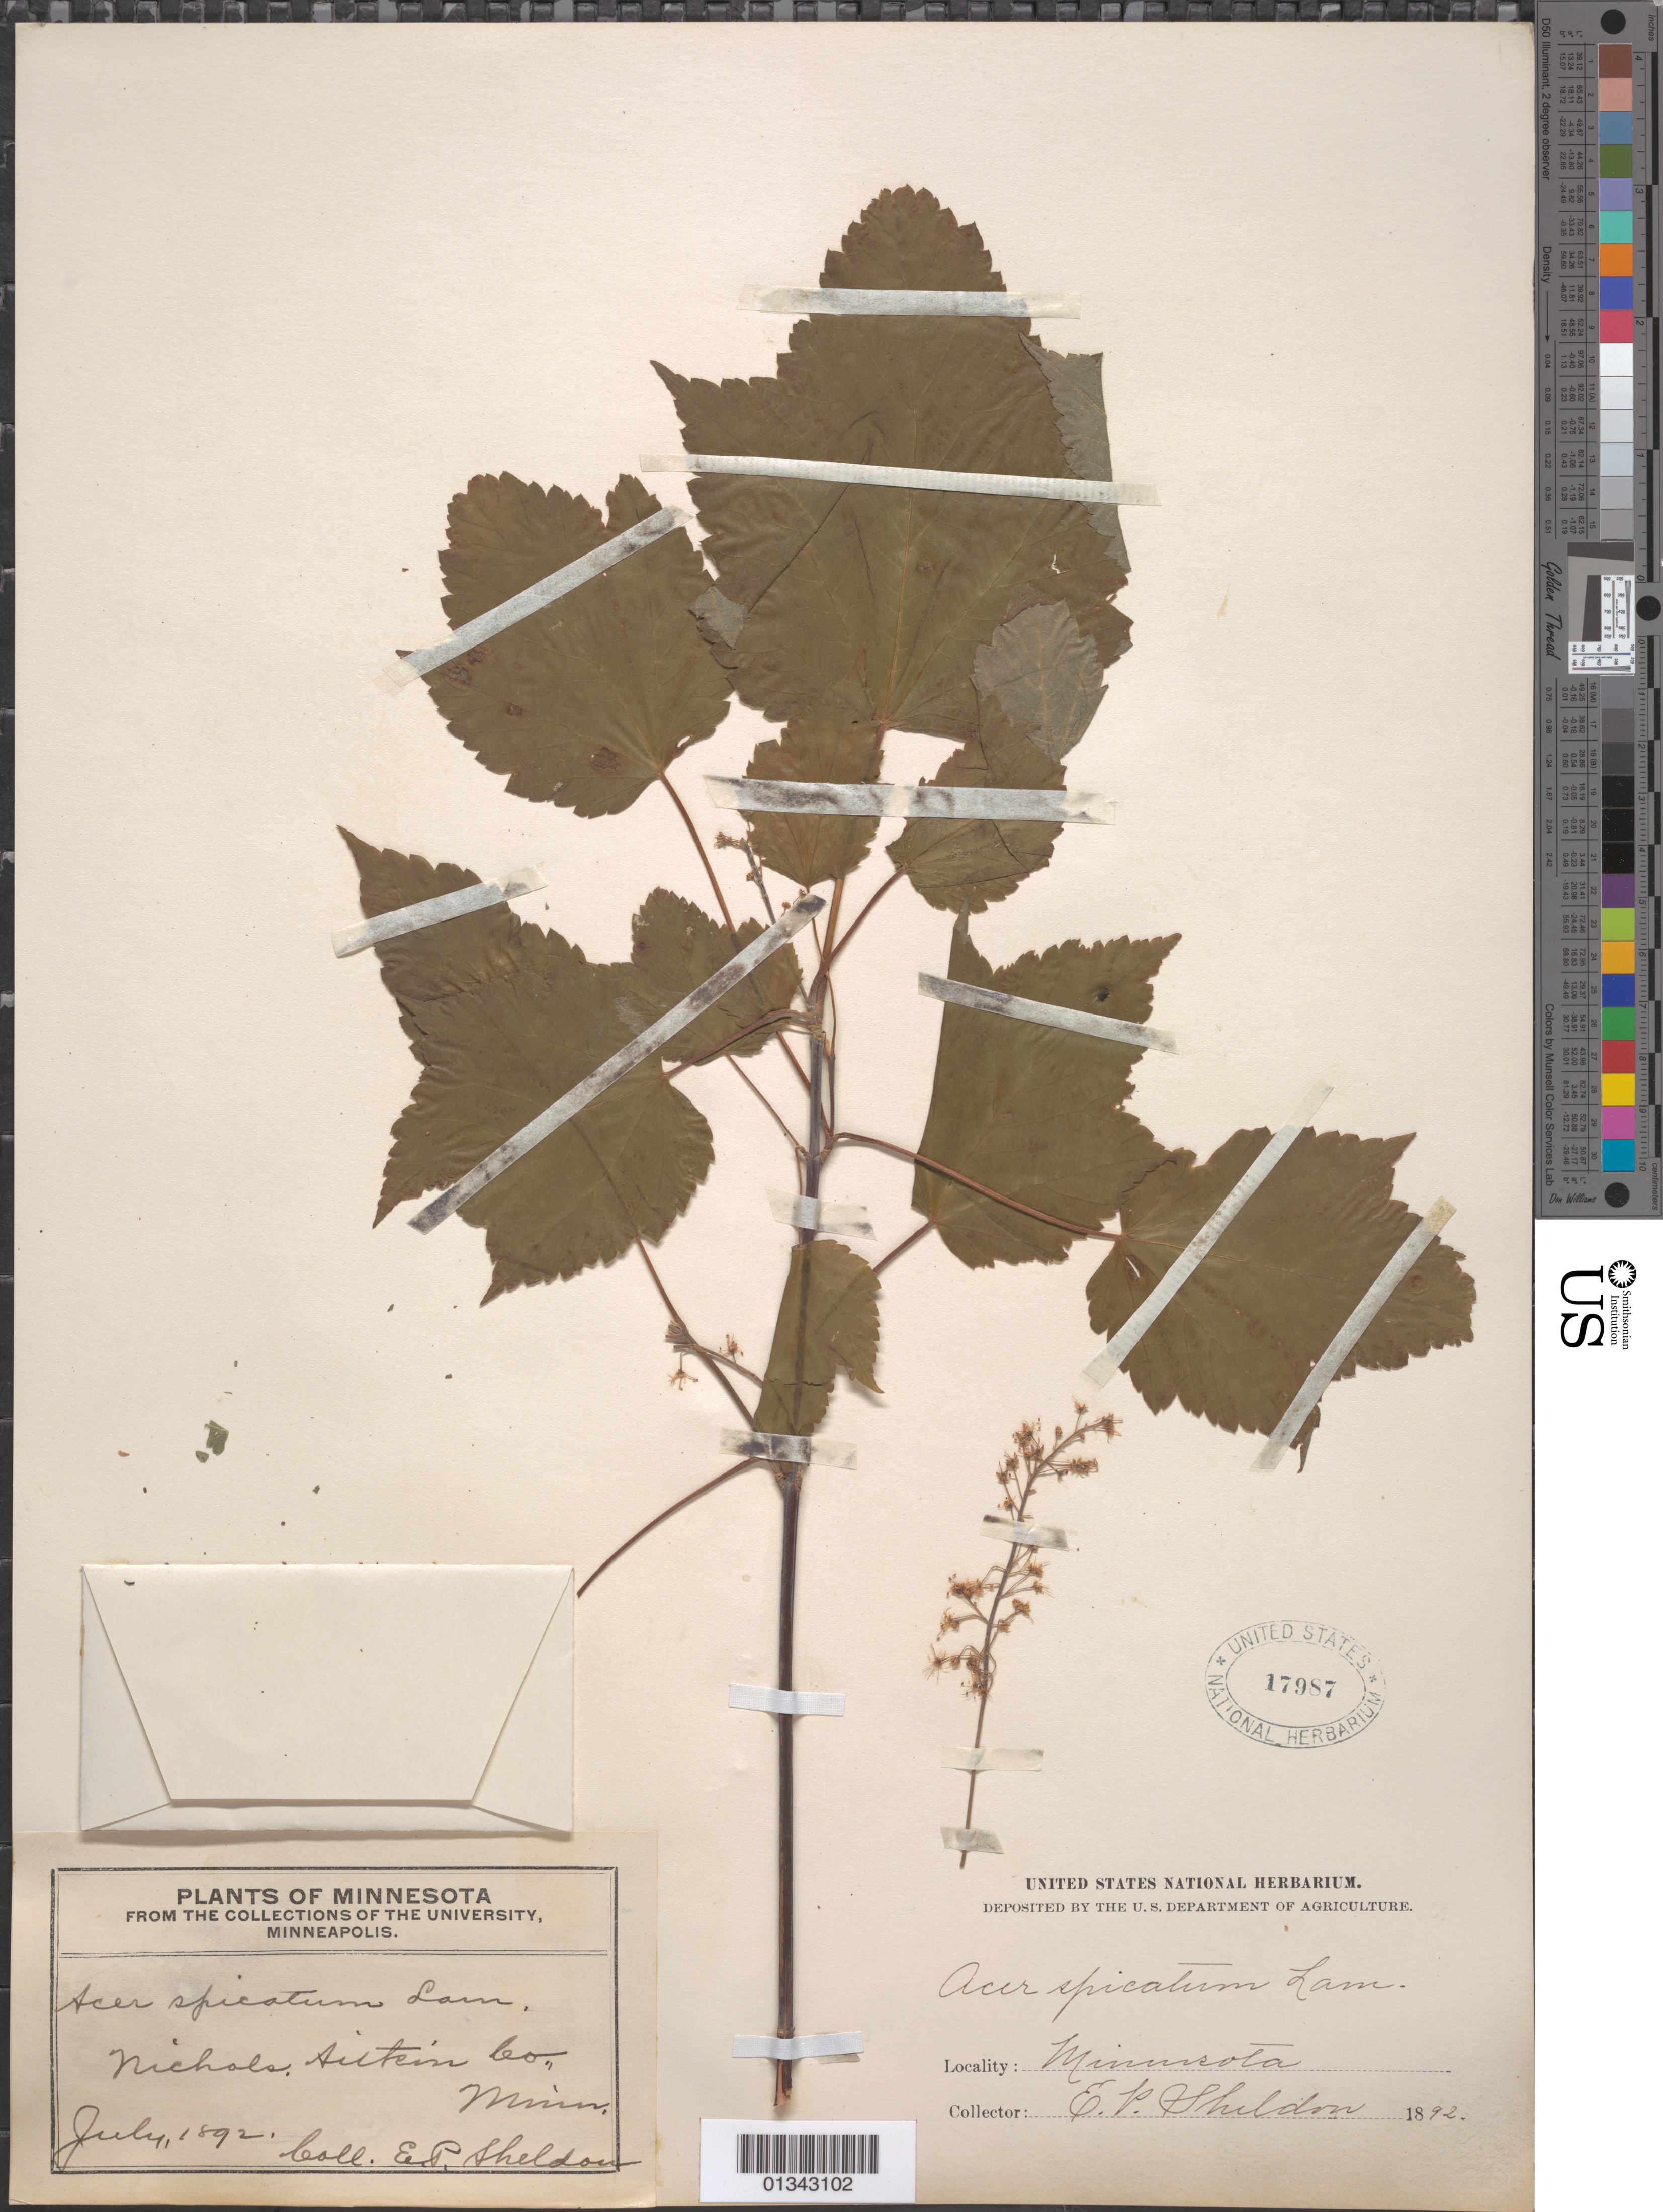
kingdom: Plantae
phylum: Tracheophyta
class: Magnoliopsida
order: Sapindales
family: Sapindaceae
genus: Acer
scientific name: Acer spicatum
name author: Lam.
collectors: E. P. Sheldon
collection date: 1892-07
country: United States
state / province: Minnesota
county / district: Aitkin County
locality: Aitkin County, Nichols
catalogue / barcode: US 17987